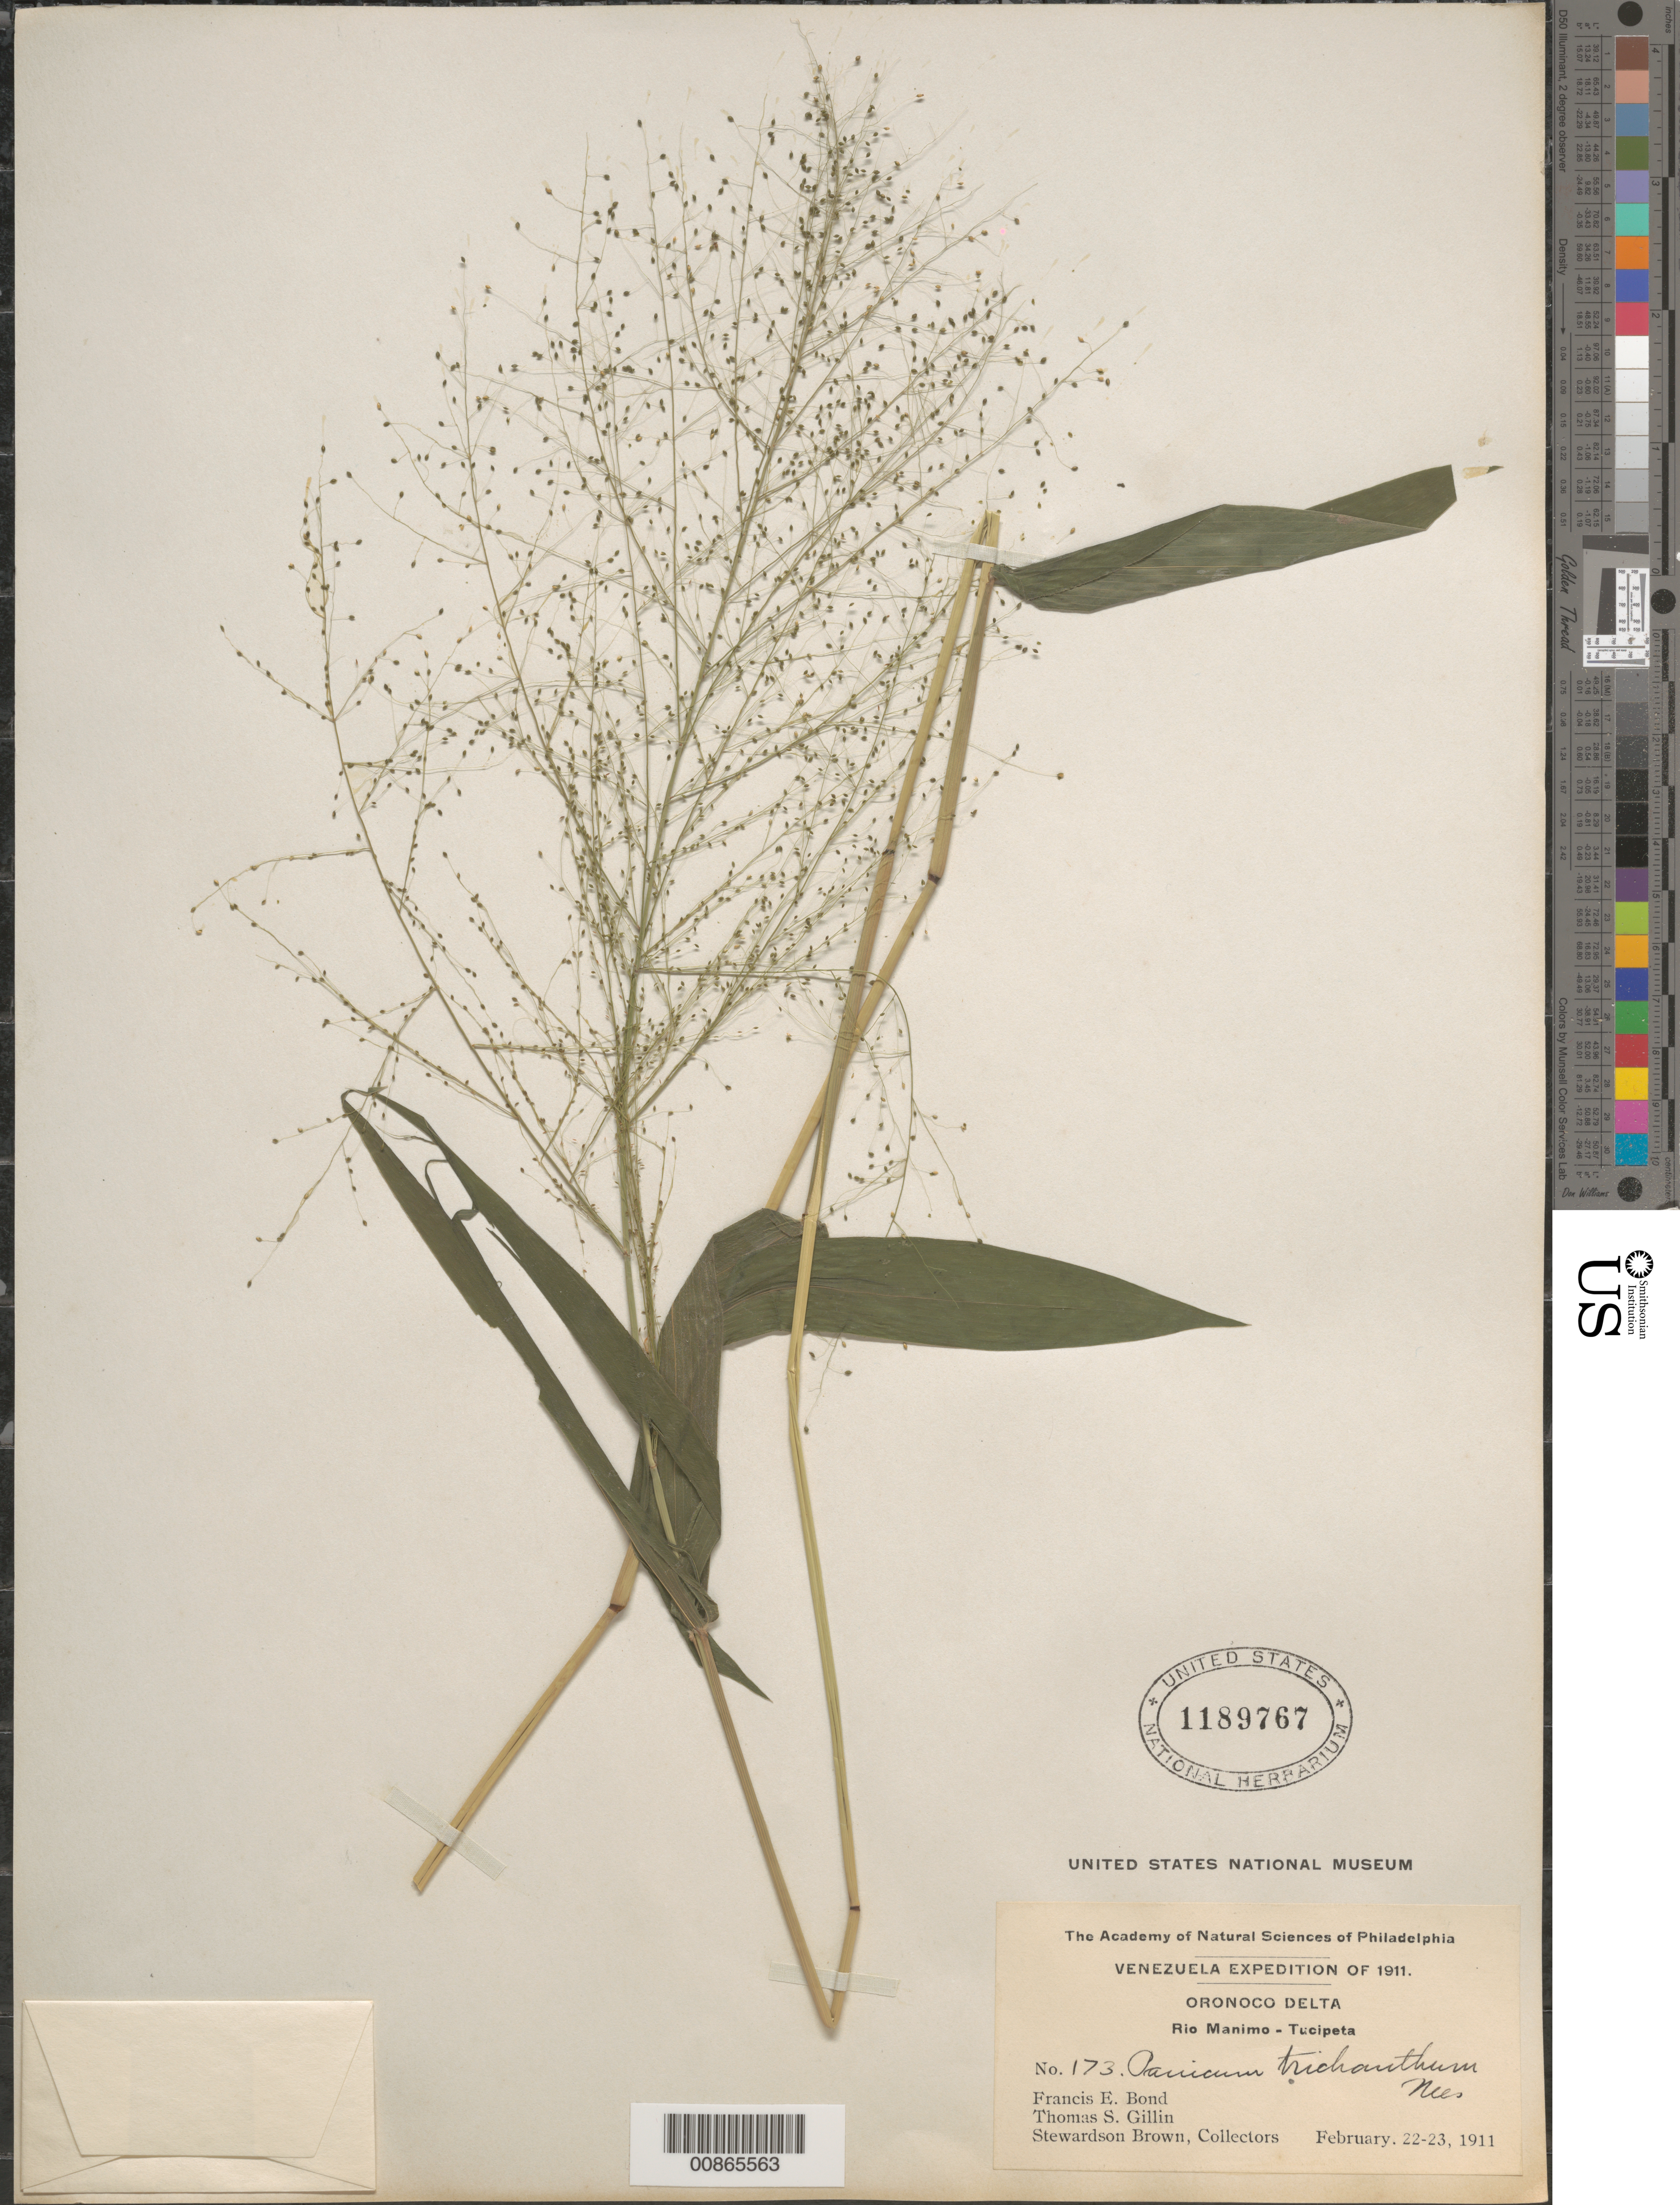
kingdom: Plantae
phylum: Tracheophyta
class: Liliopsida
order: Poales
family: Poaceae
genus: Panicum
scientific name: Panicum trichanthum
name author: Nees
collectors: F. Bond, T. Gillin & S. Brown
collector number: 173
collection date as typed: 22-23 February 1911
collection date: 1911-02-22/1911-02-23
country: Venezuela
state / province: Delta Amacuro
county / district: Tucupita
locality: Orinoco Delta, Cano Manamo near Tucupita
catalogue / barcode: US 1189767